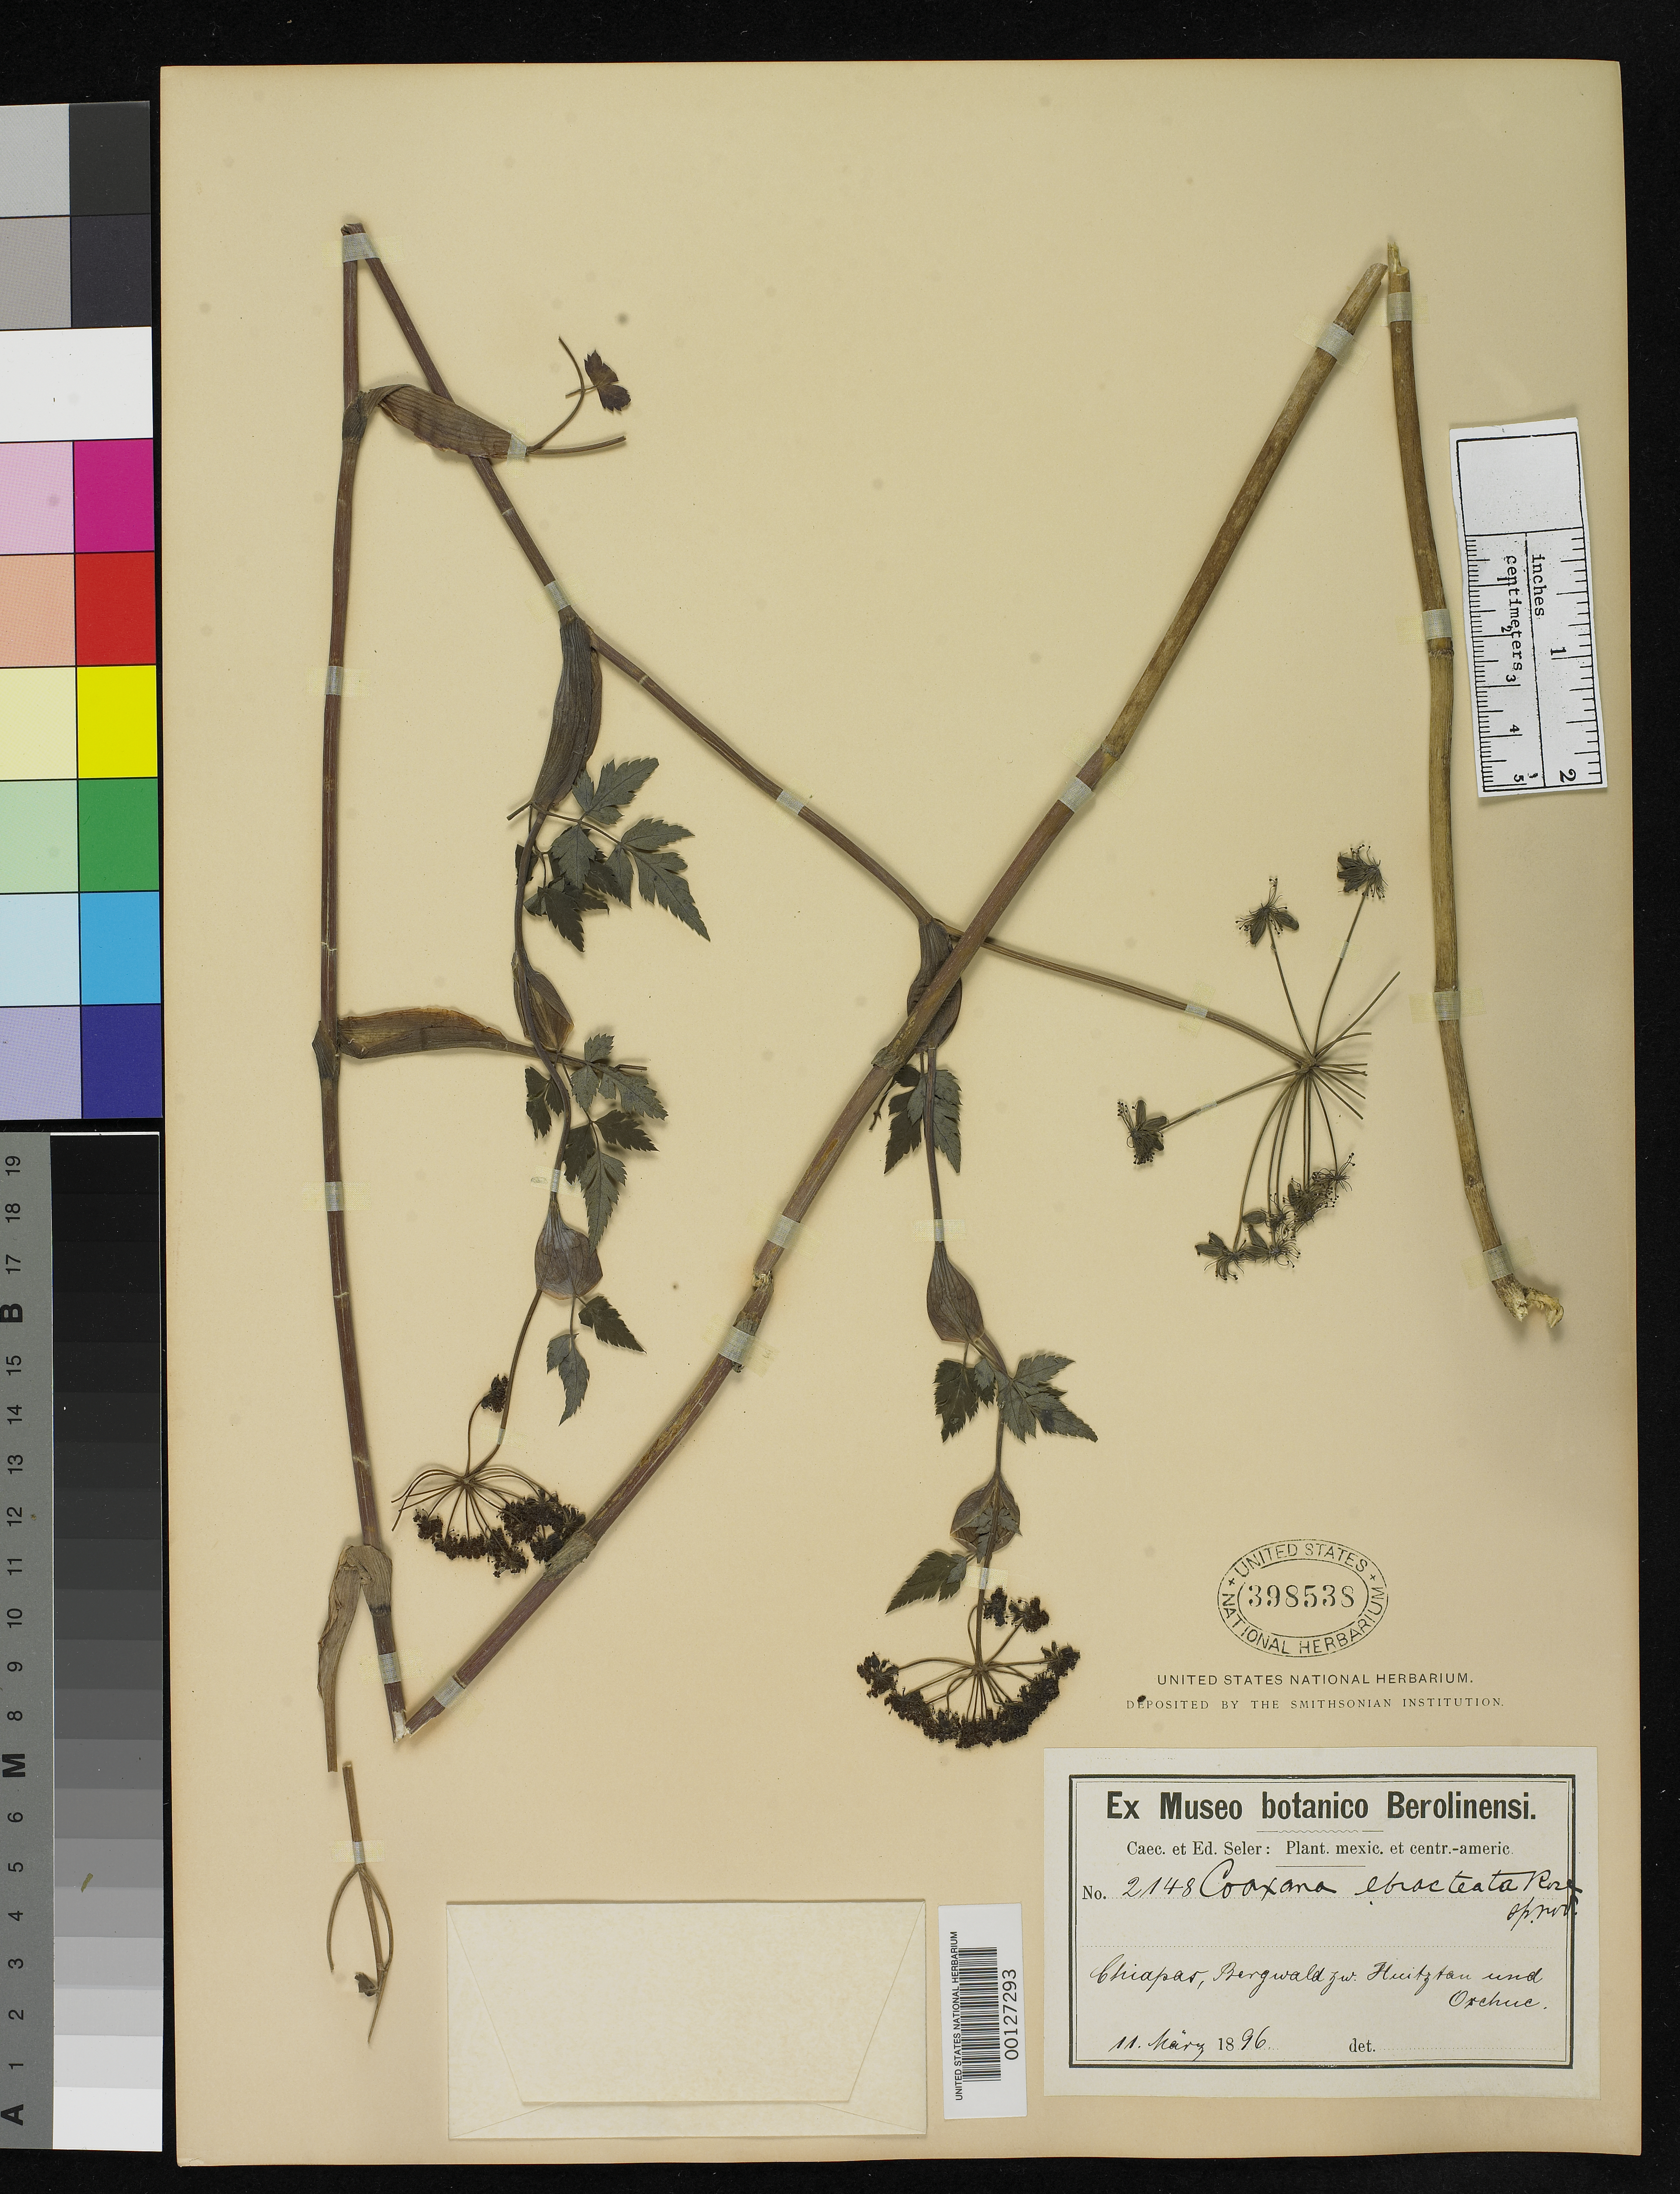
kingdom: Plantae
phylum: Tracheophyta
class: Magnoliopsida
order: Apiales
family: Apiaceae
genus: Coaxana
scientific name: Coaxana ebracteata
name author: Rose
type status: Holotype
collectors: E. Seler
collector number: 2148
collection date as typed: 11 Mar 1896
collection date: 1896-03-11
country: Mexico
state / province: Chiapas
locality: Between Hurtztan & Oxchuc.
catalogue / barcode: US 398538